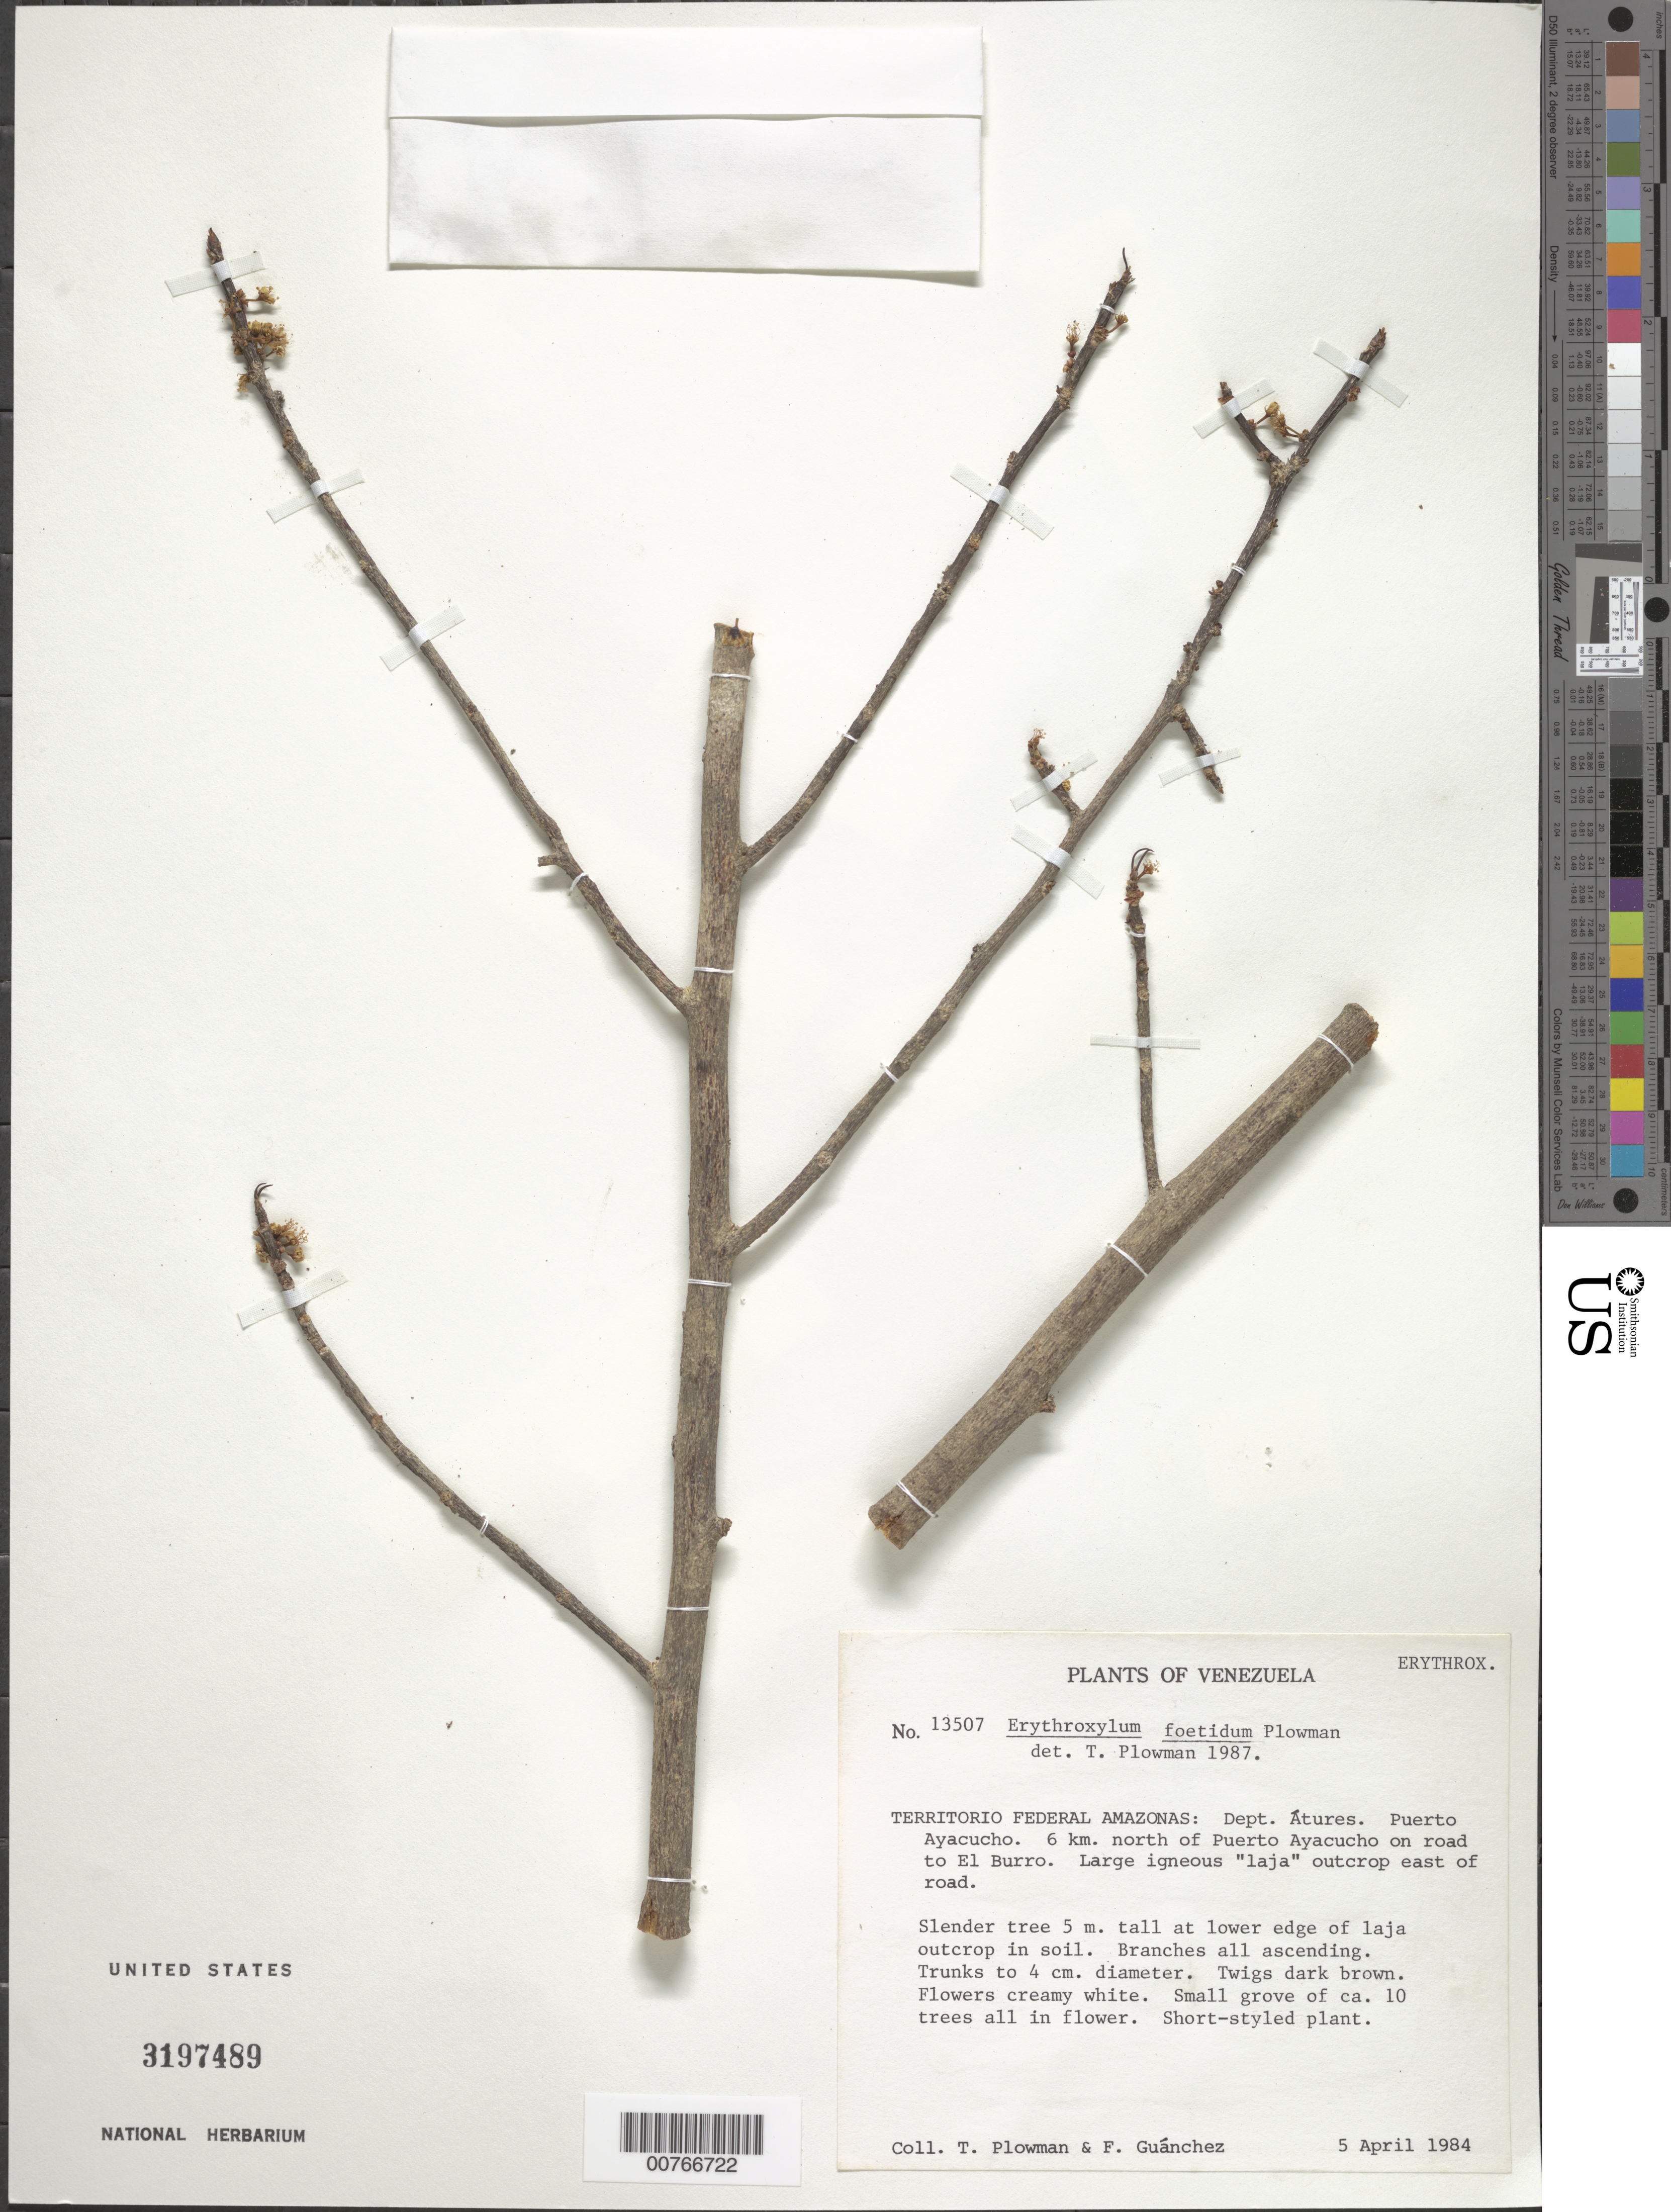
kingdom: Plantae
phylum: Tracheophyta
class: Magnoliopsida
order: Malpighiales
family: Erythroxylaceae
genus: Erythroxylum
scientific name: Erythroxylum foetidum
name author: Plowman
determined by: Plowman, Timothy C.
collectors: T. Plowman & F. Guánchez M.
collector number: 13507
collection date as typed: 5-Apr-84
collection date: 1984-04-05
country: Venezuela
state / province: Amazonas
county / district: Atures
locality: Puerto Ayacucho, 6 km N of, on road to El Burro, on outcrop E of road, at lower edge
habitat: Large igneous "laja" outcrop in soil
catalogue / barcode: US 3197489